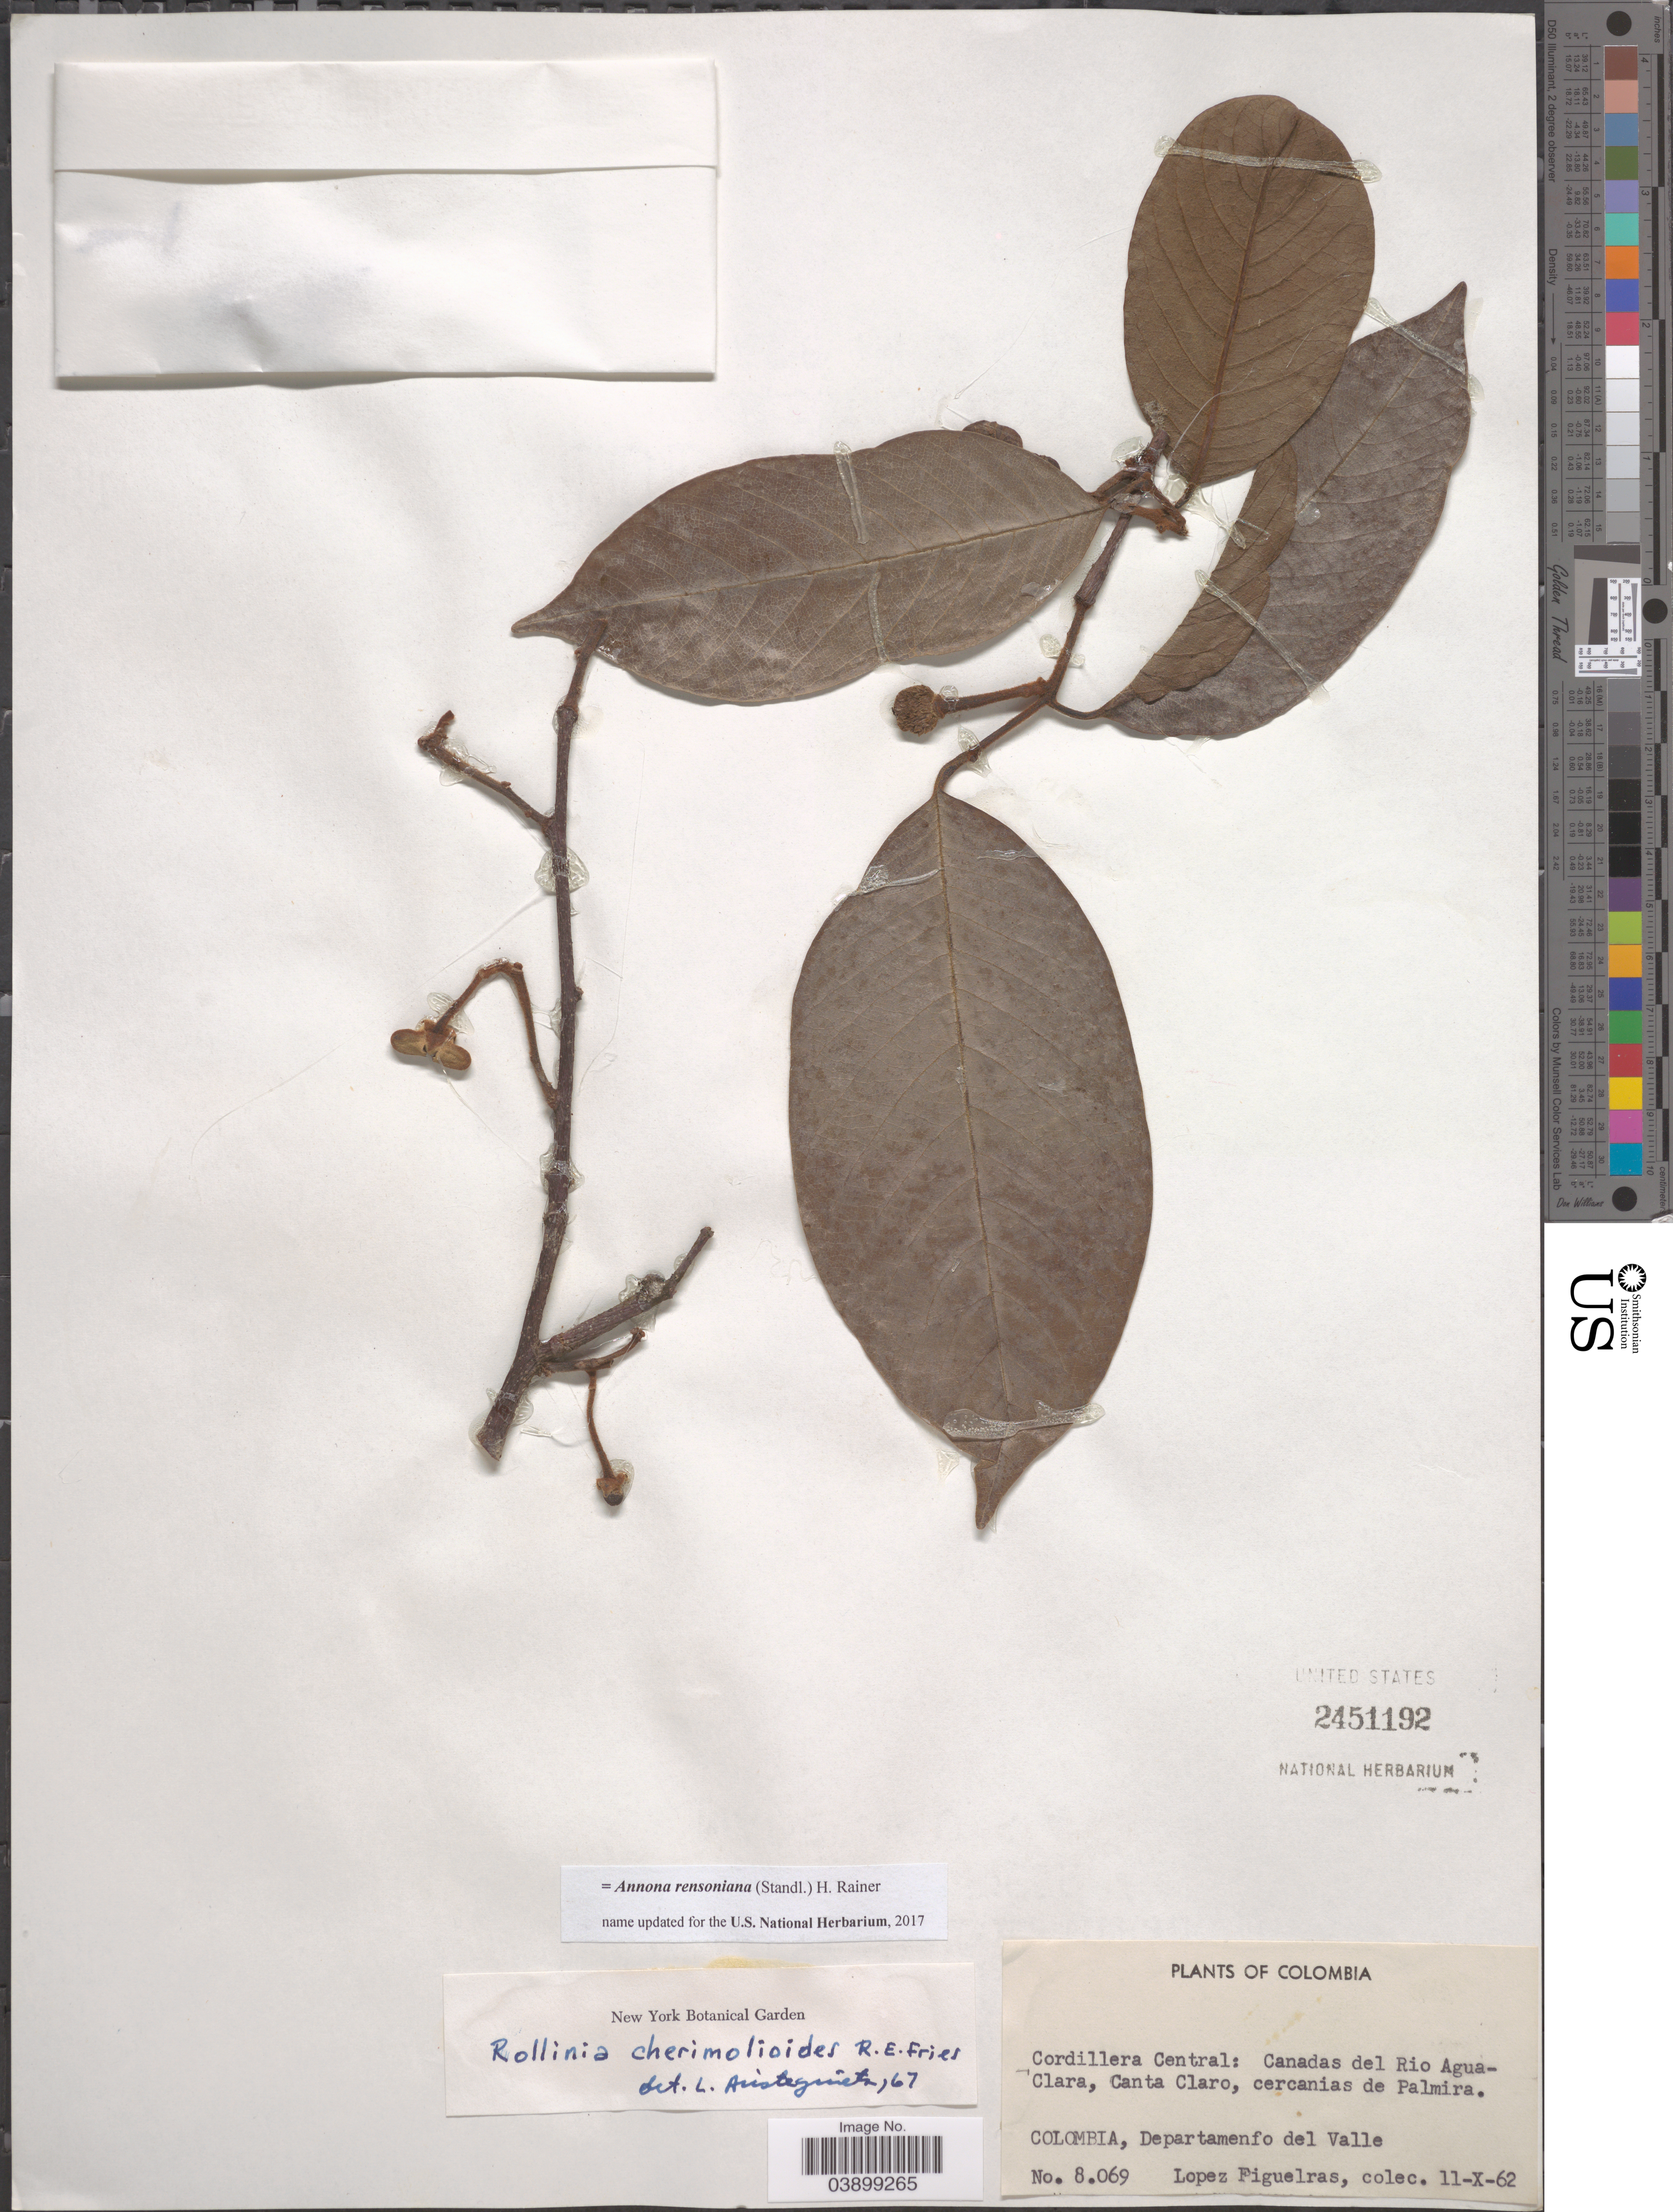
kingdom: Plantae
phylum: Tracheophyta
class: Magnoliopsida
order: Magnoliales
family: Annonaceae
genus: Annona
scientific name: Annona rensoniana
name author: (Standl.) H. Rainer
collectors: M. López Figueiras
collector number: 8069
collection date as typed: Transcribed d/m/y: 11/10/62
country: Colombia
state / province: Valle del Cauca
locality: Cordillera Central: Canadas del Rio Agua-Clara, Canta Claro, cercanias de Palmira. Departamento del Valle.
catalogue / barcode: US 2451192